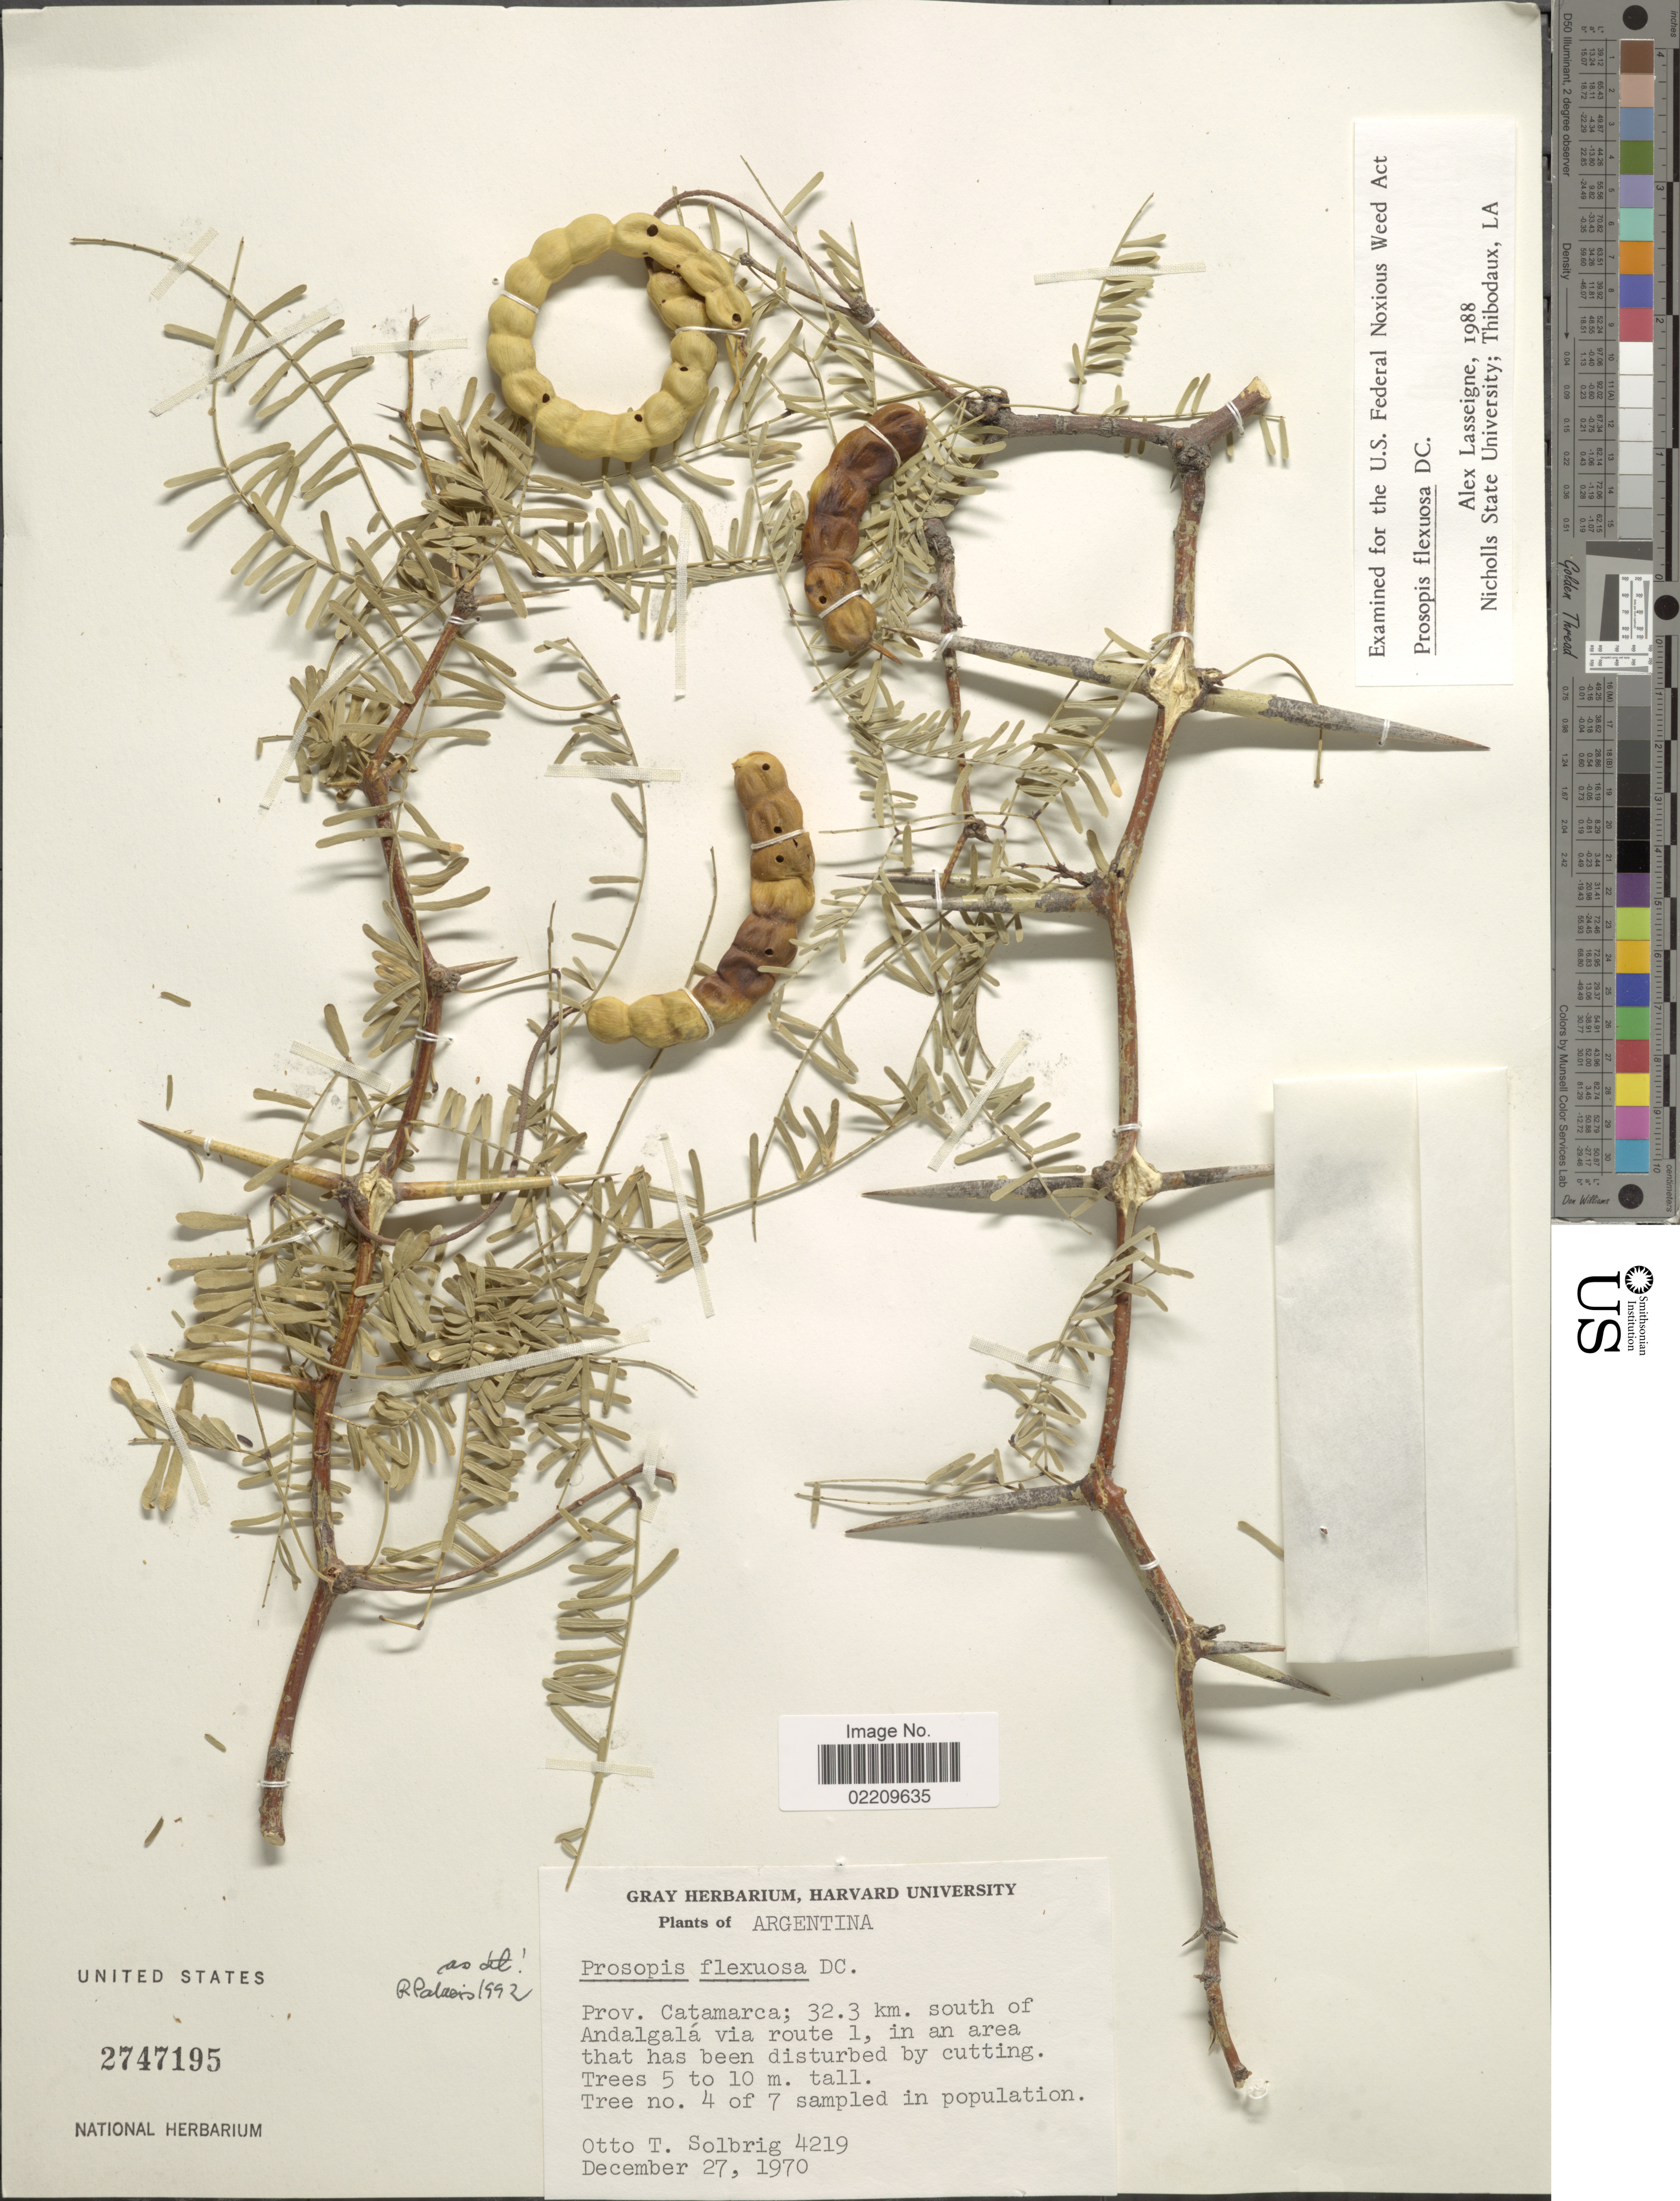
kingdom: Plantae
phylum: Tracheophyta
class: Magnoliopsida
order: Fabales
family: Fabaceae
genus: Neltuma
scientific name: Neltuma flexuosa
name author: (DC.) C. E. Hughes & G.P. Lewis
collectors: O. T. Solbrig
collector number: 4219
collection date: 1970-12-27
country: Argentina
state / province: Catamarca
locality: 32.3 km. south of Andalgala via route 1, in an area that has been disturbed by cutting.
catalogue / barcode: US 2747195